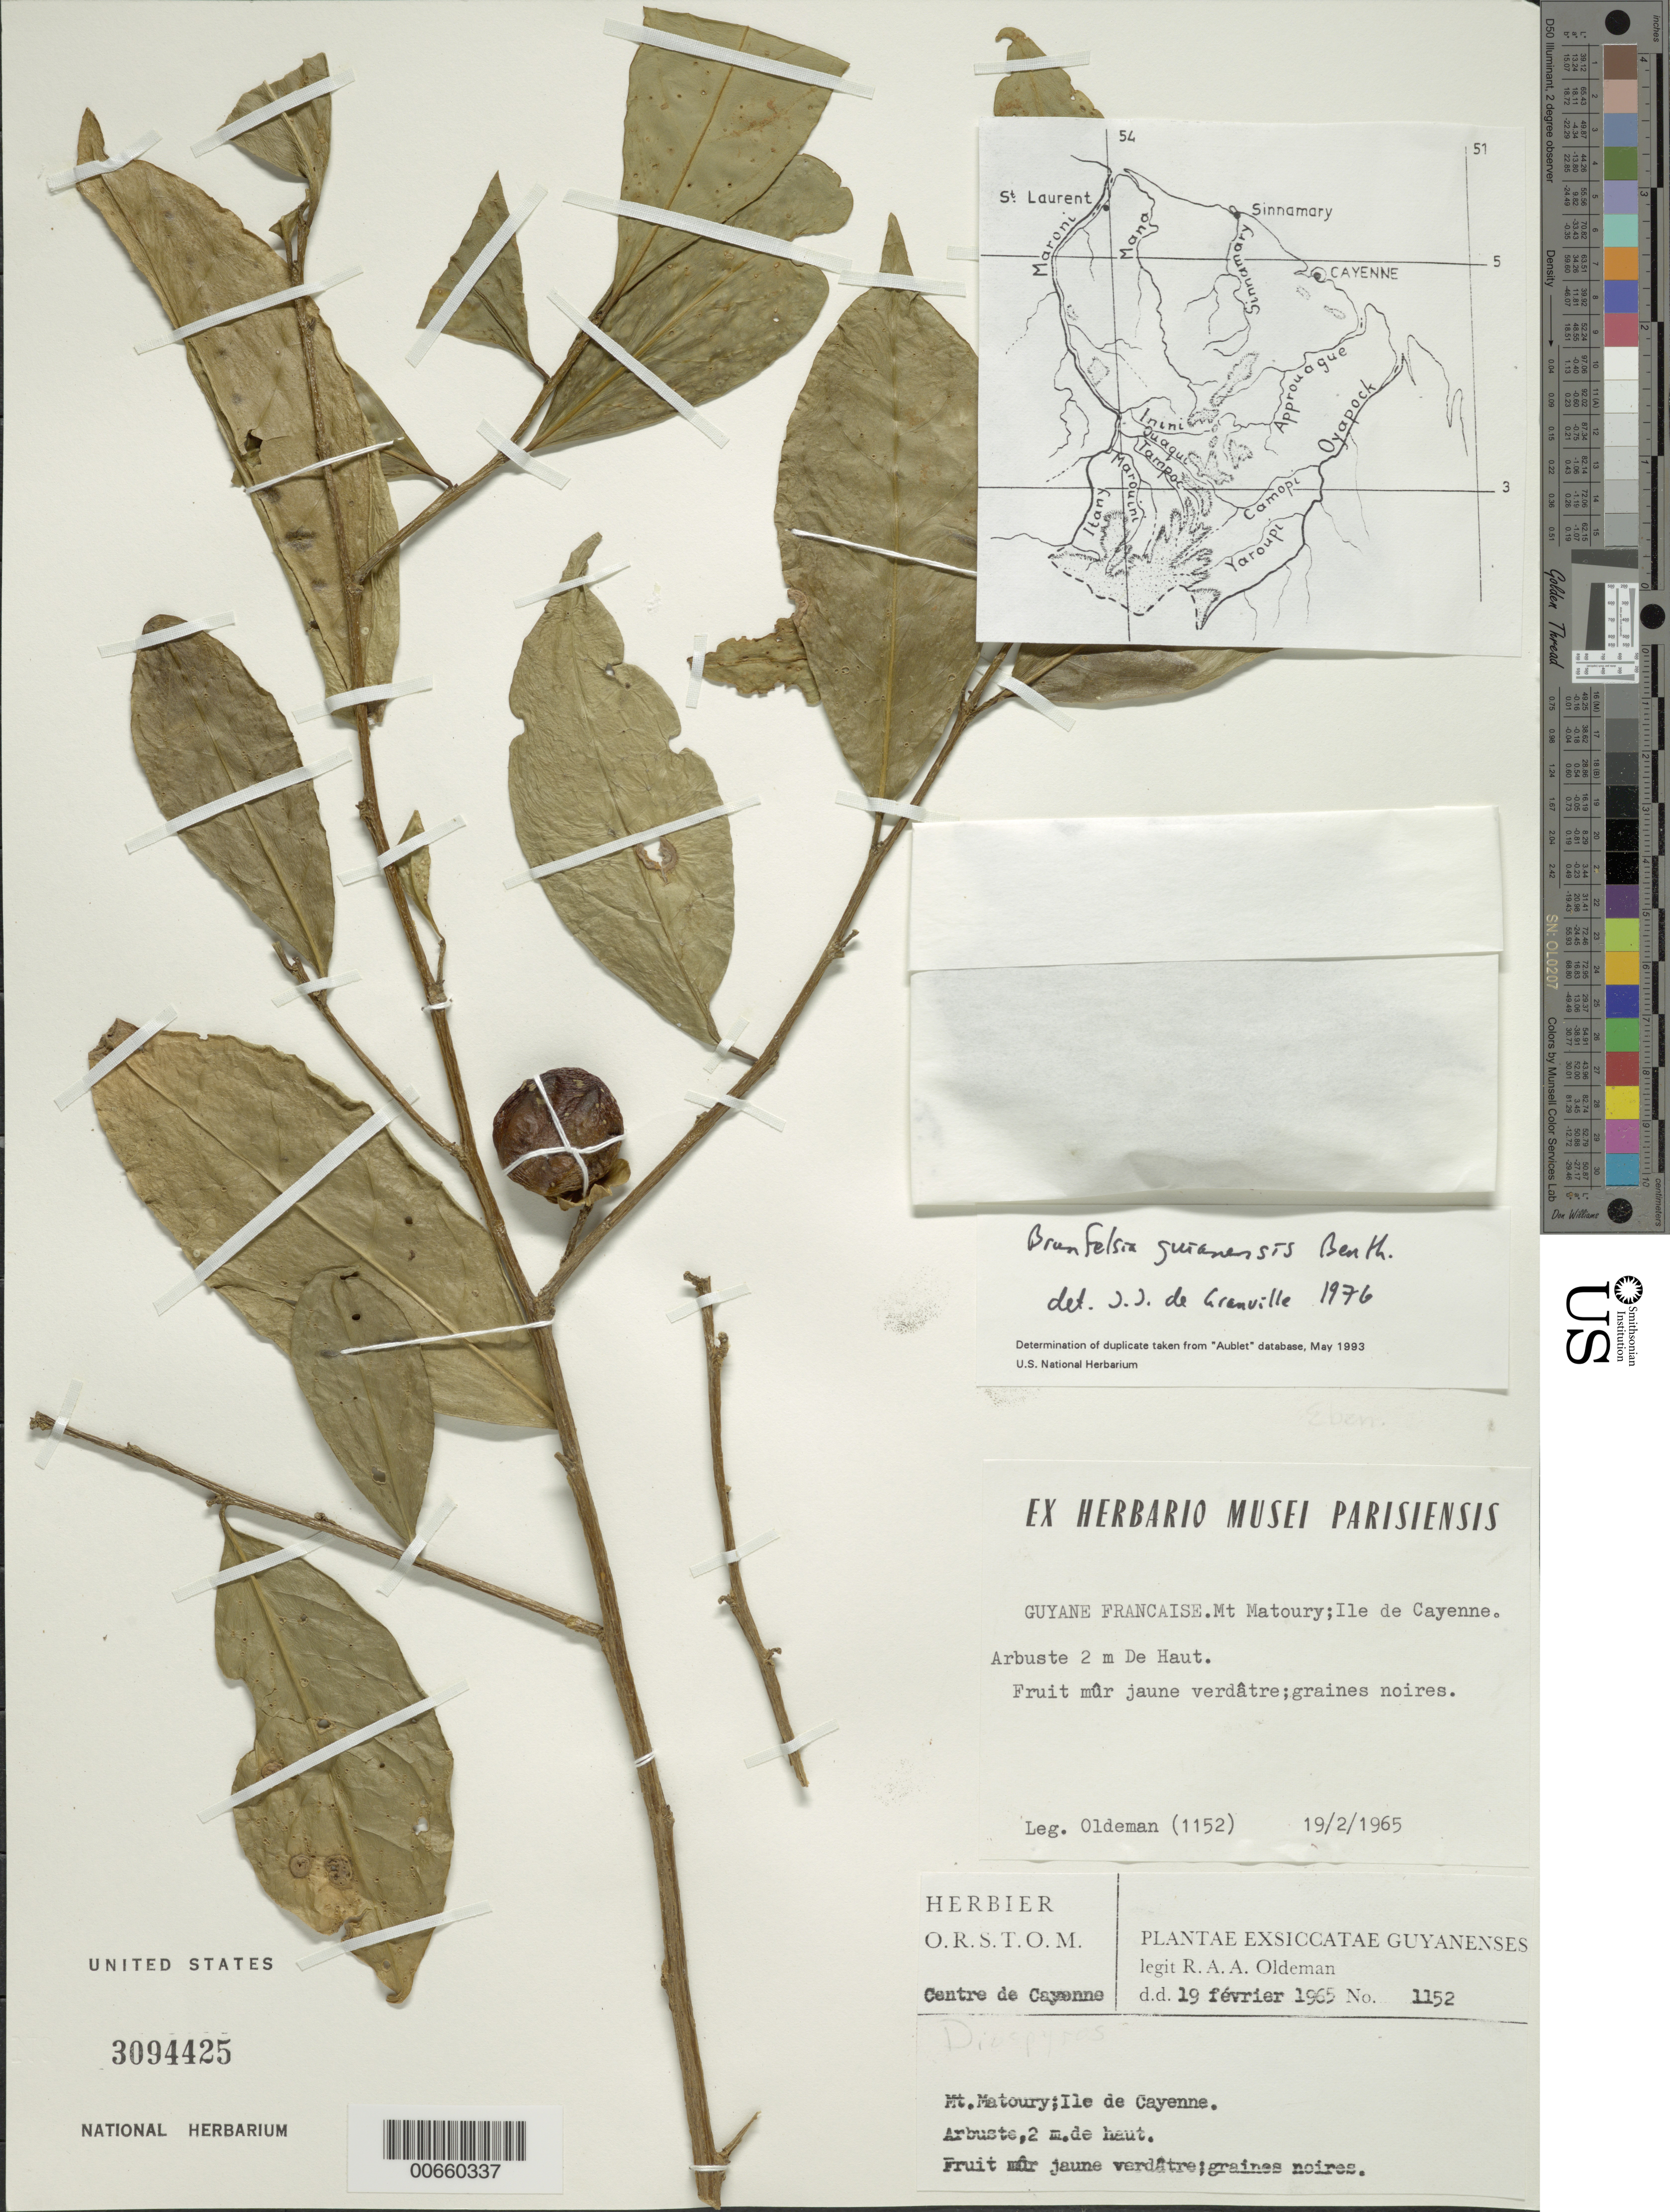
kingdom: Plantae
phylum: Tracheophyta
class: Magnoliopsida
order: Solanales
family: Solanaceae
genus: Brunfelsia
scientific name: Brunfelsia guianensis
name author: Benth.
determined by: Granville, J. J. de, (CAY), Institut de Recherche pour le Developpement (IRD) (FRENCH GUIANA)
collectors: R. Oldeman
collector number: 1152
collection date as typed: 19-Feb-65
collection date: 1965-02-19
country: French Guiana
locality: Mont Grand Matoury, Ile de Cayenne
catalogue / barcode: US 3094425